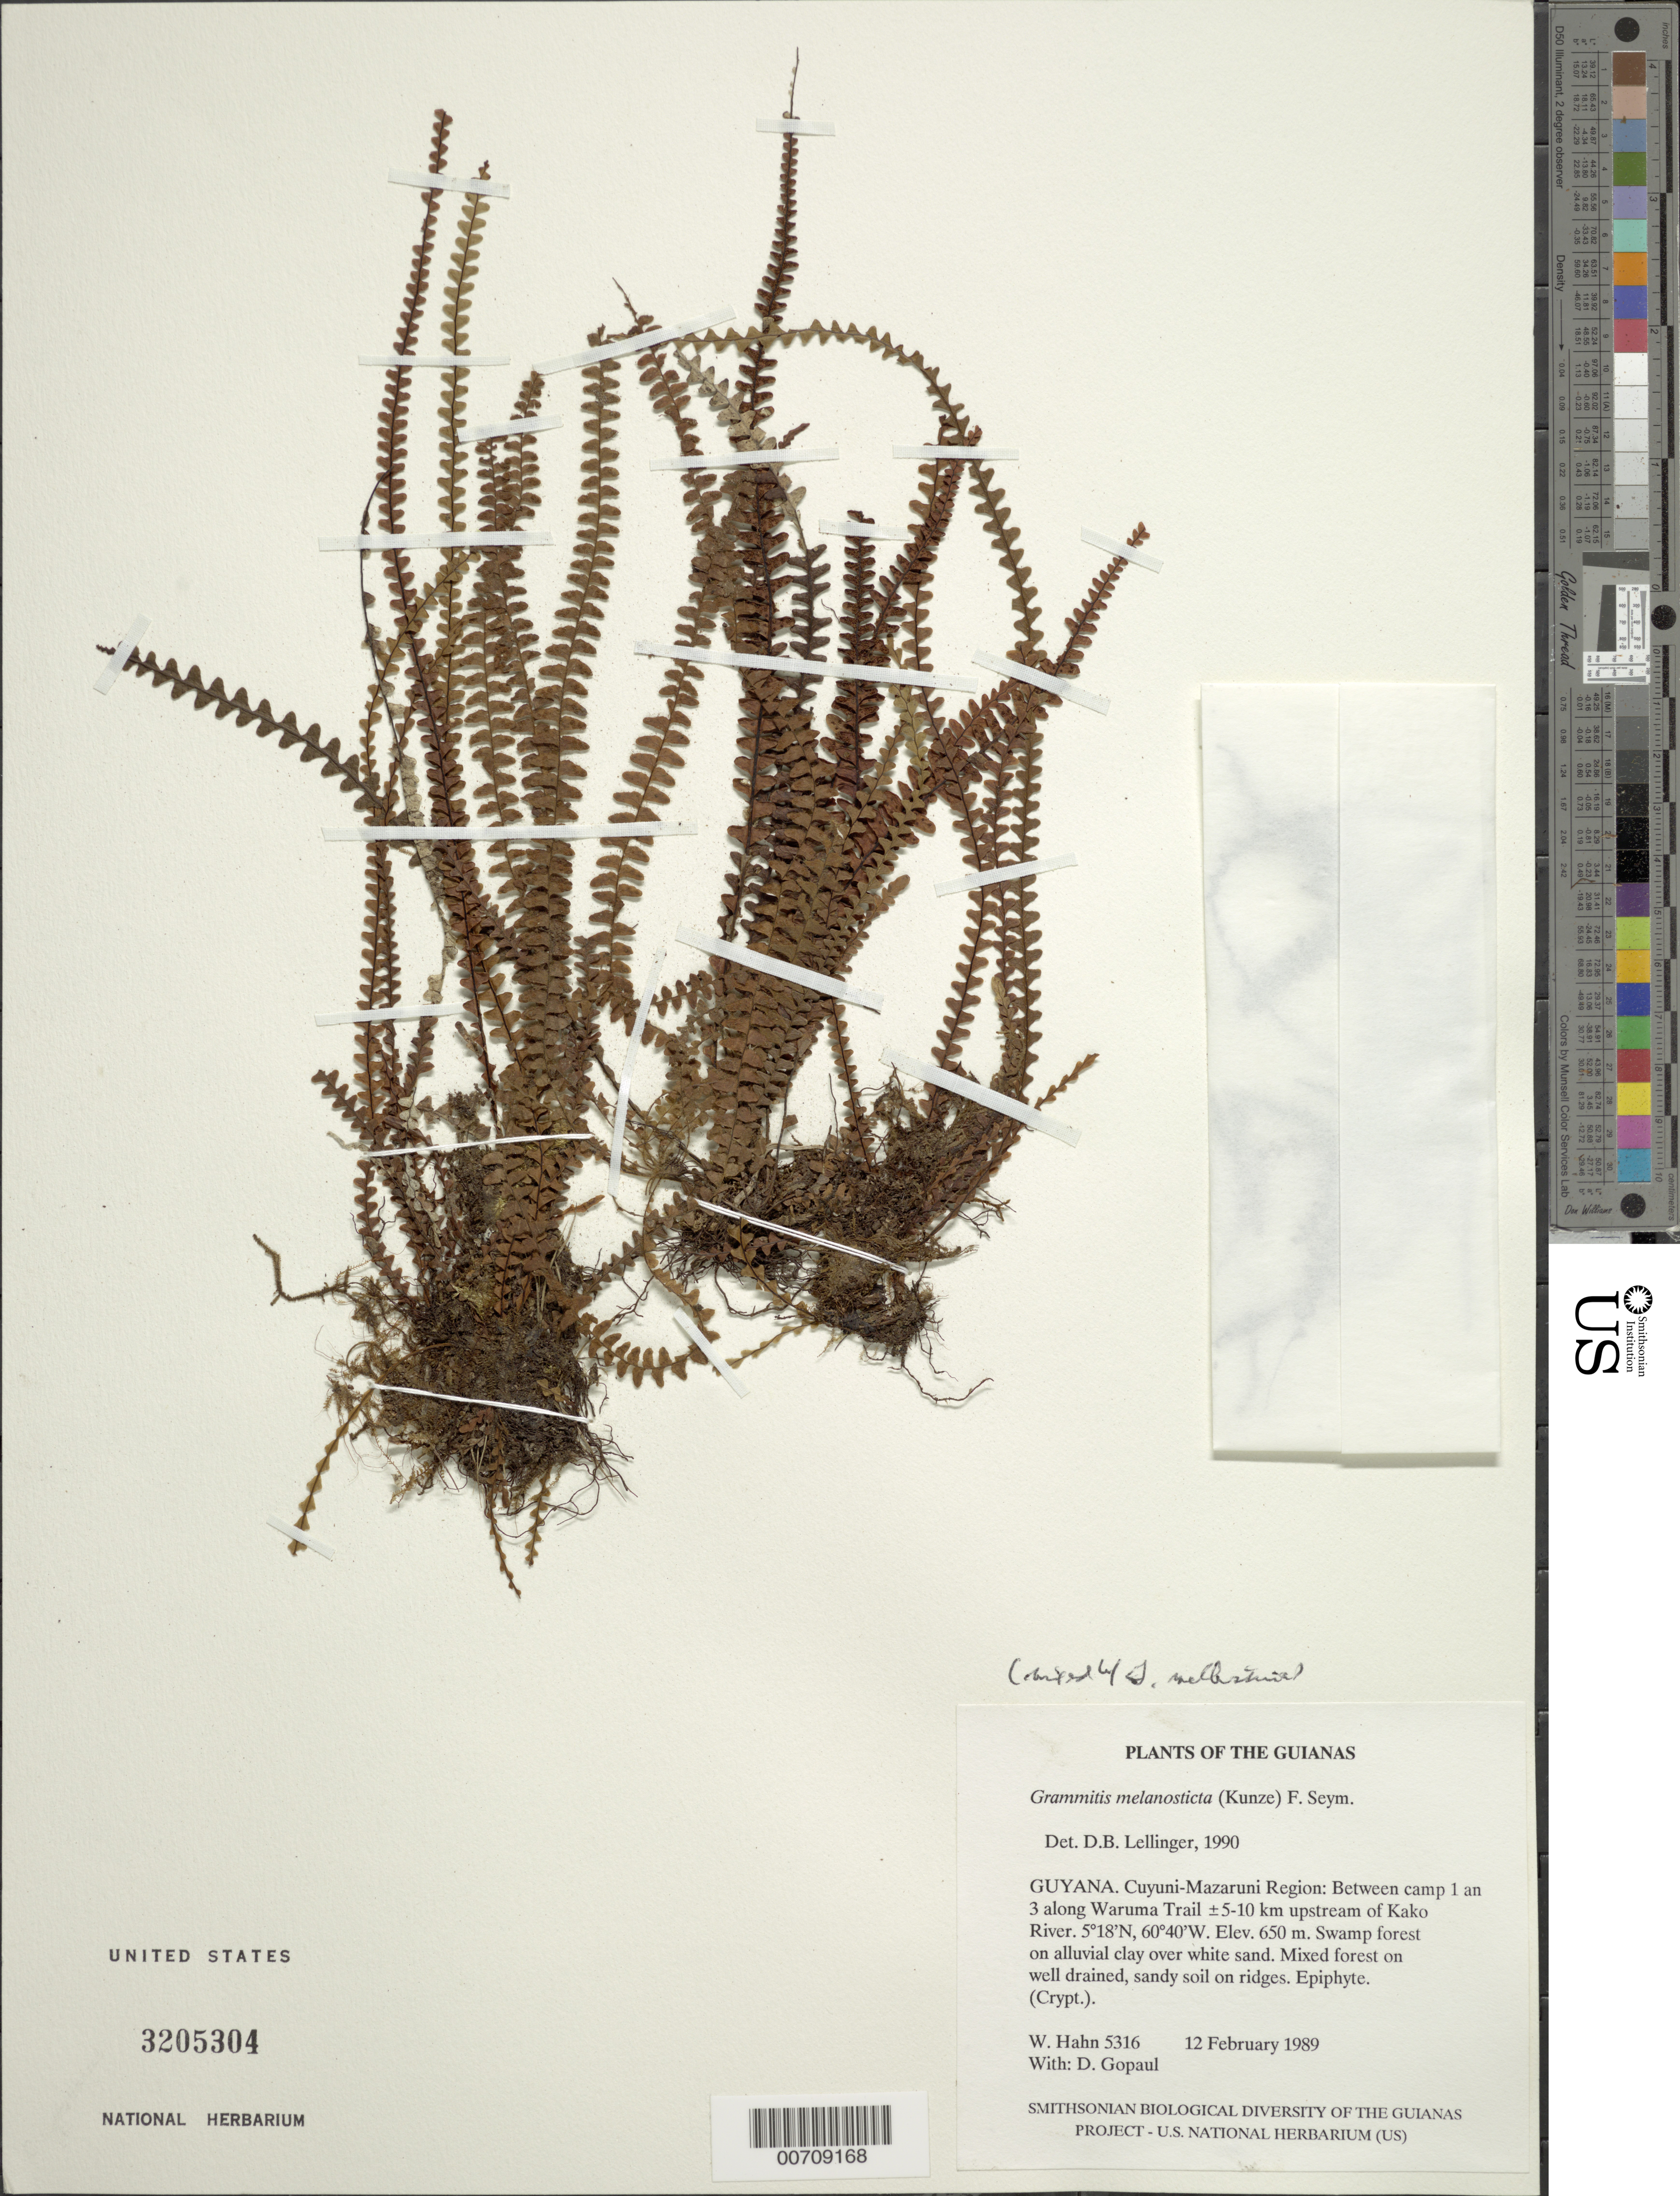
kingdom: Plantae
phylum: Tracheophyta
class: Polypodiopsida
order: Polypodiales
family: Polypodiaceae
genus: Melpomene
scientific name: Melpomene melanosticta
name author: (Kunze) A.R. Sm. & R.C. Moran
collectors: W. Hahn & D. Gopaul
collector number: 5316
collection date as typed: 12 February 1989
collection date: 1989-02-12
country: Guyana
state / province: Cuyuni-Mazaruni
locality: Between camp 1 and 3 along Waruma Trail ±5-10 km upstream of Kako River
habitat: Swamp forest on alluvial clay over white sand. Mixed forest on well drained, sandy soil on ridges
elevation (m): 650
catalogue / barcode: US 3205304